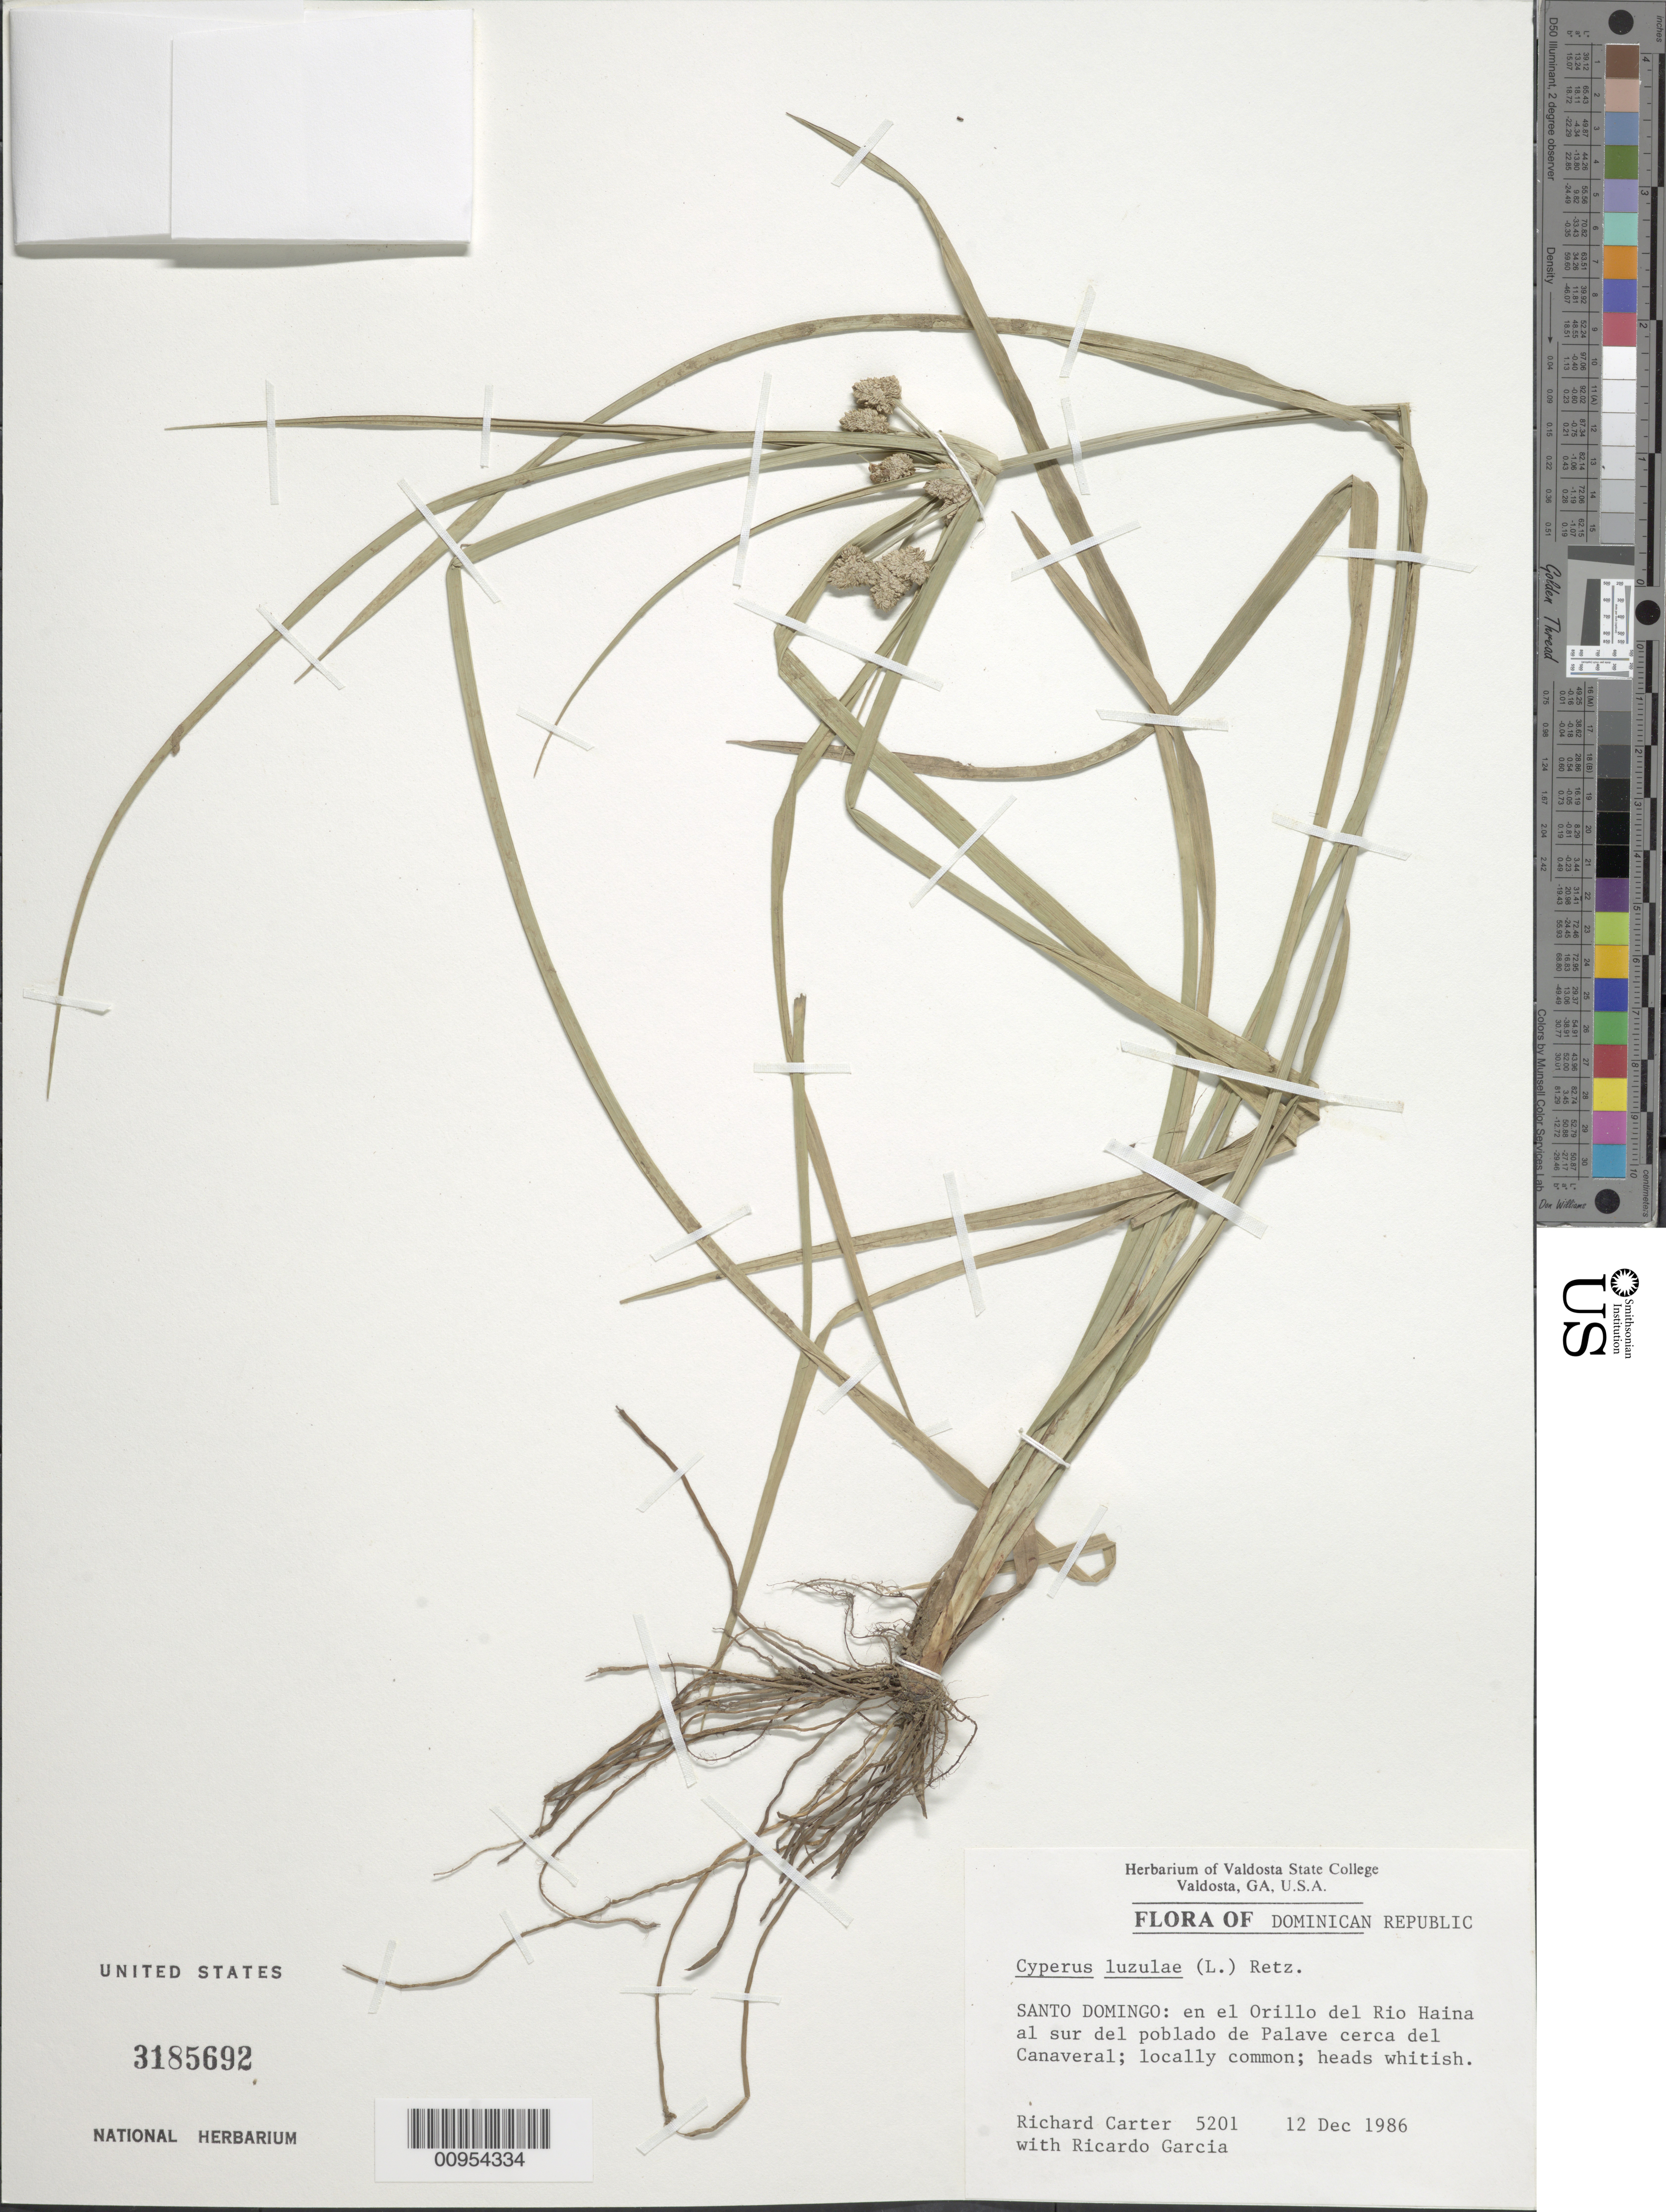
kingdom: Plantae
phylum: Tracheophyta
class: Liliopsida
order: Poales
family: Cyperaceae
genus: Cyperus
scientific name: Cyperus luzulae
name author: (L.) Rottb. ex Retz.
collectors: R. Carter & R. G. García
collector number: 5201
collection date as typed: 12 Dec 1986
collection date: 1986-12-12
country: Dominican Republic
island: Hispaniola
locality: En el Orilla del Rio Haina al sur del poblado de Palave cerca del Canaveral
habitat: En el orillo del rio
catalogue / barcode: US 3185692